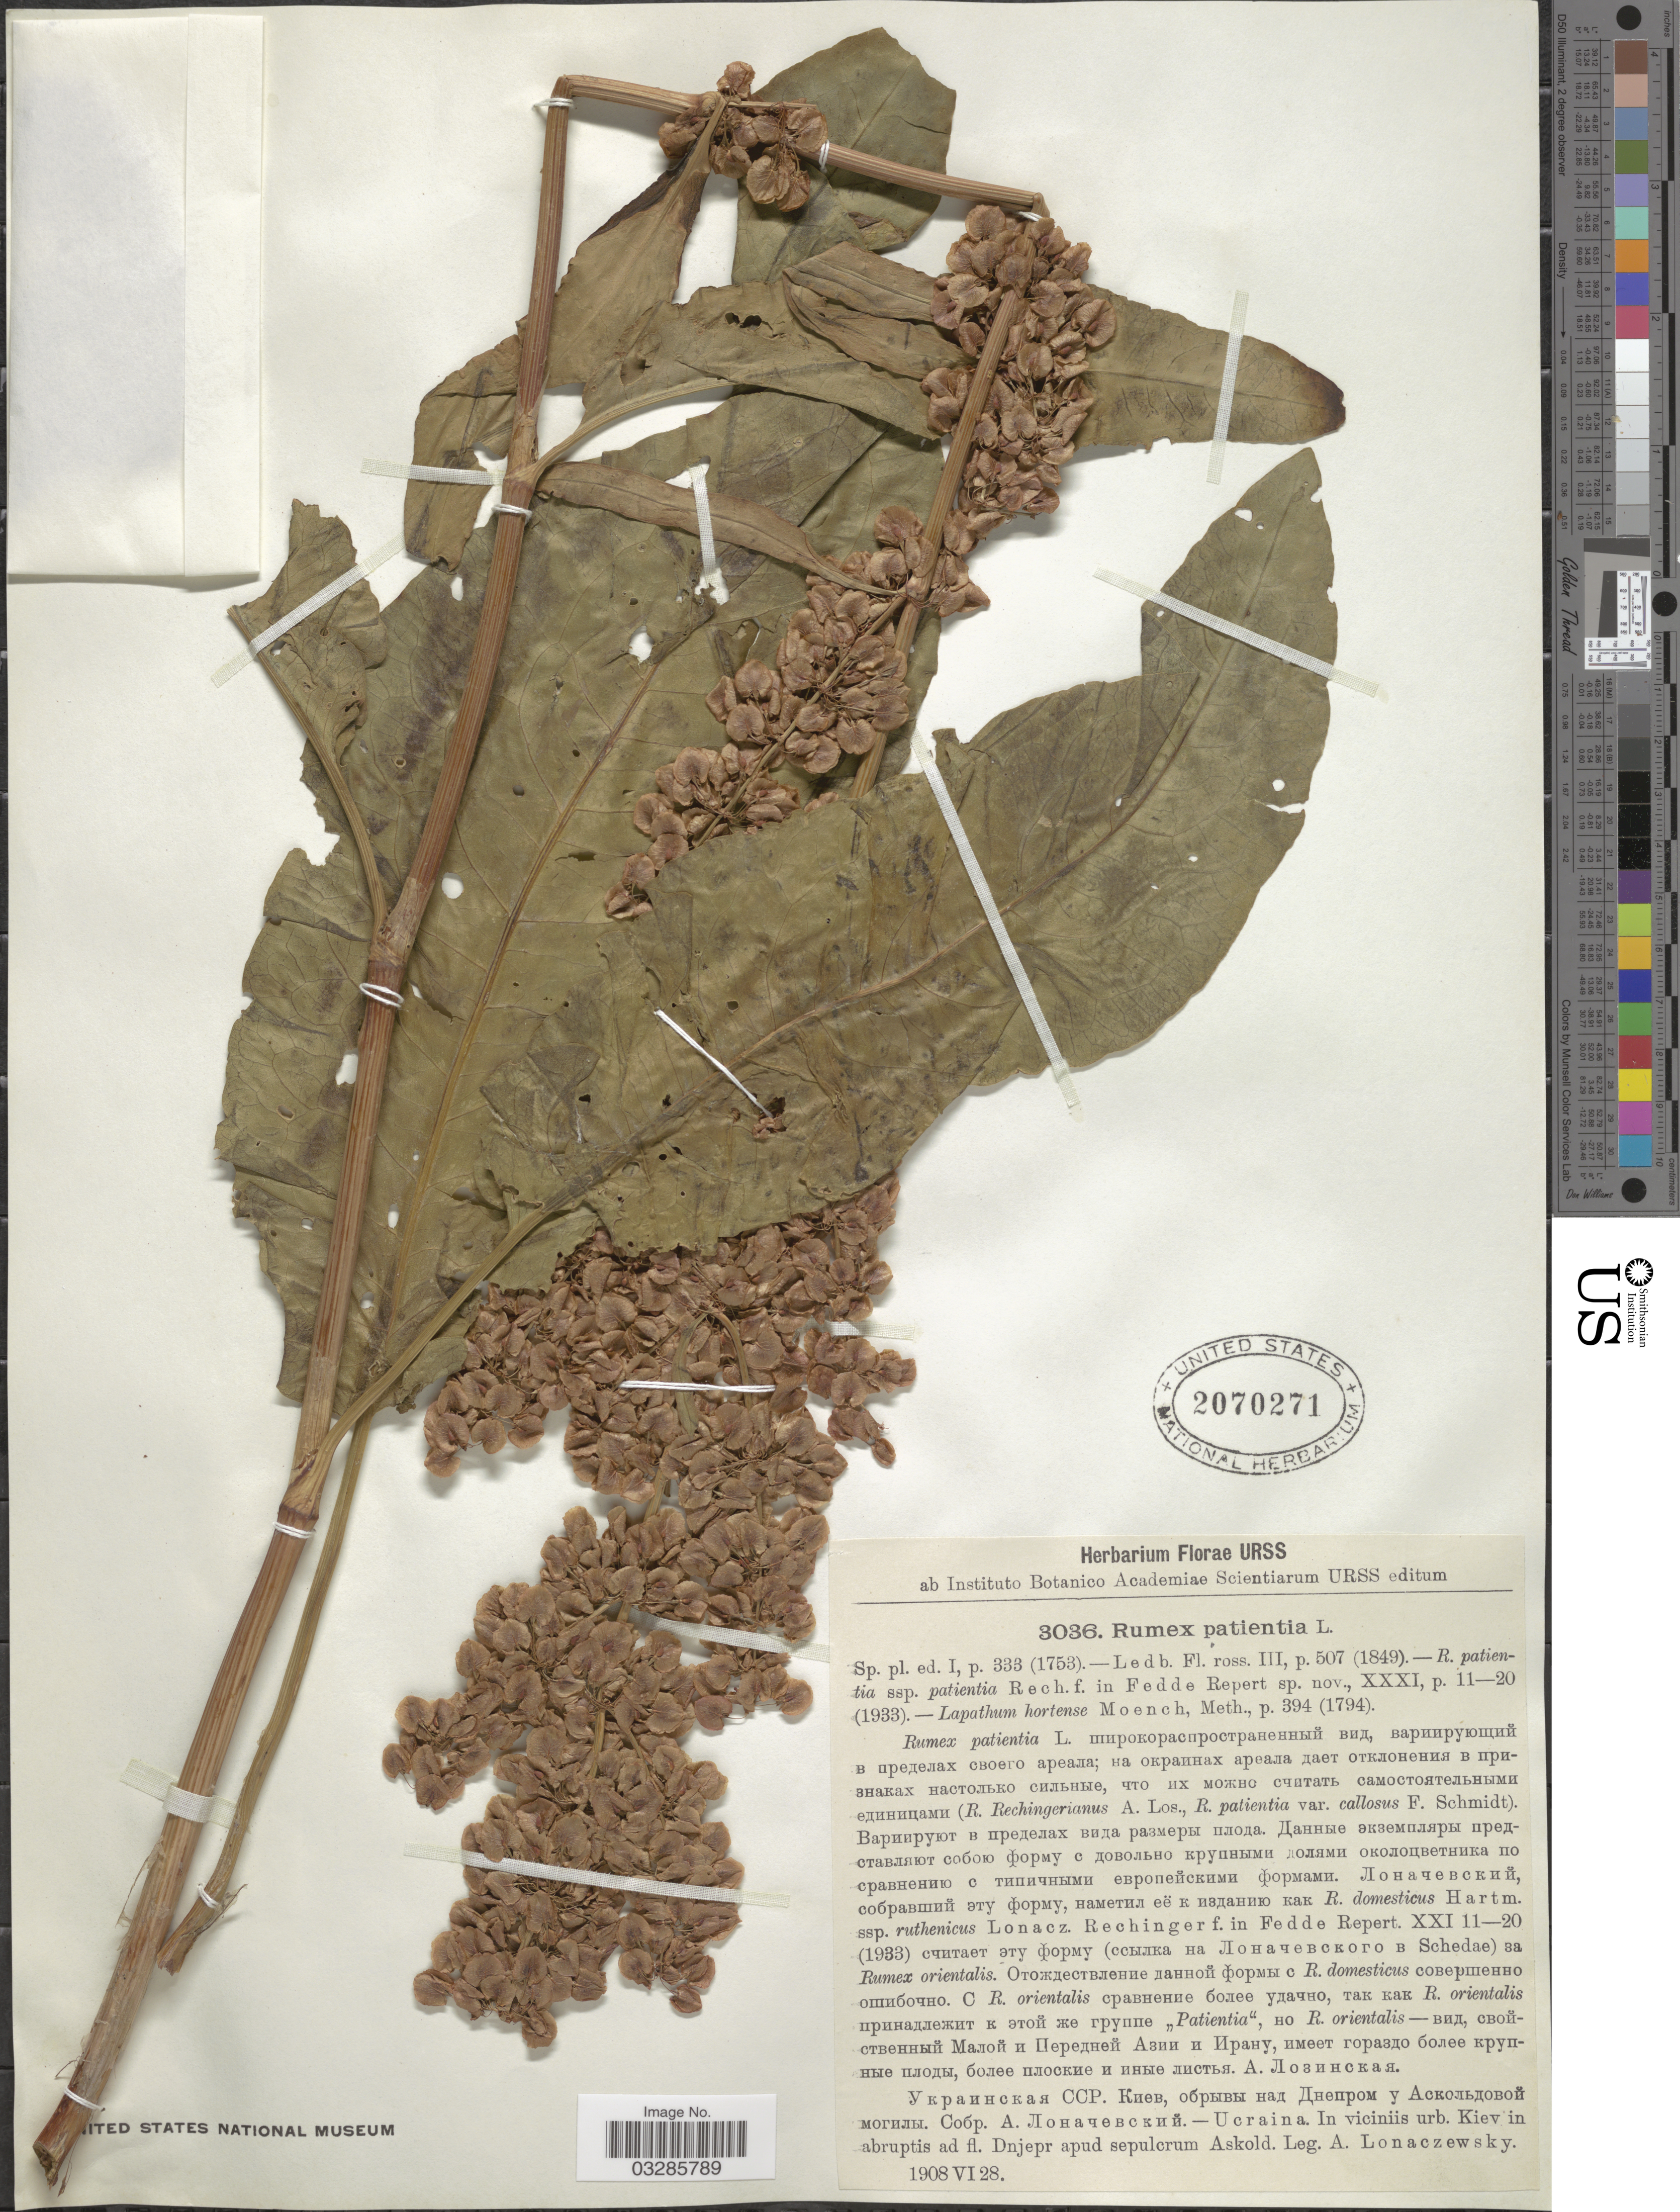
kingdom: Plantae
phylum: Tracheophyta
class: Magnoliopsida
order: Caryophyllales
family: Polygonaceae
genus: Rumex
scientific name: Rumex patientia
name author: L.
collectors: A. Lonaczewsky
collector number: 3036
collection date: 1908-06-28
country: Ukraine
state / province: Kiev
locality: Ucraina. In viciniis urb. Kiev in abruptis ad fl. Dnjepr apud sepulcrum Askold.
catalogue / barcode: US 2070271